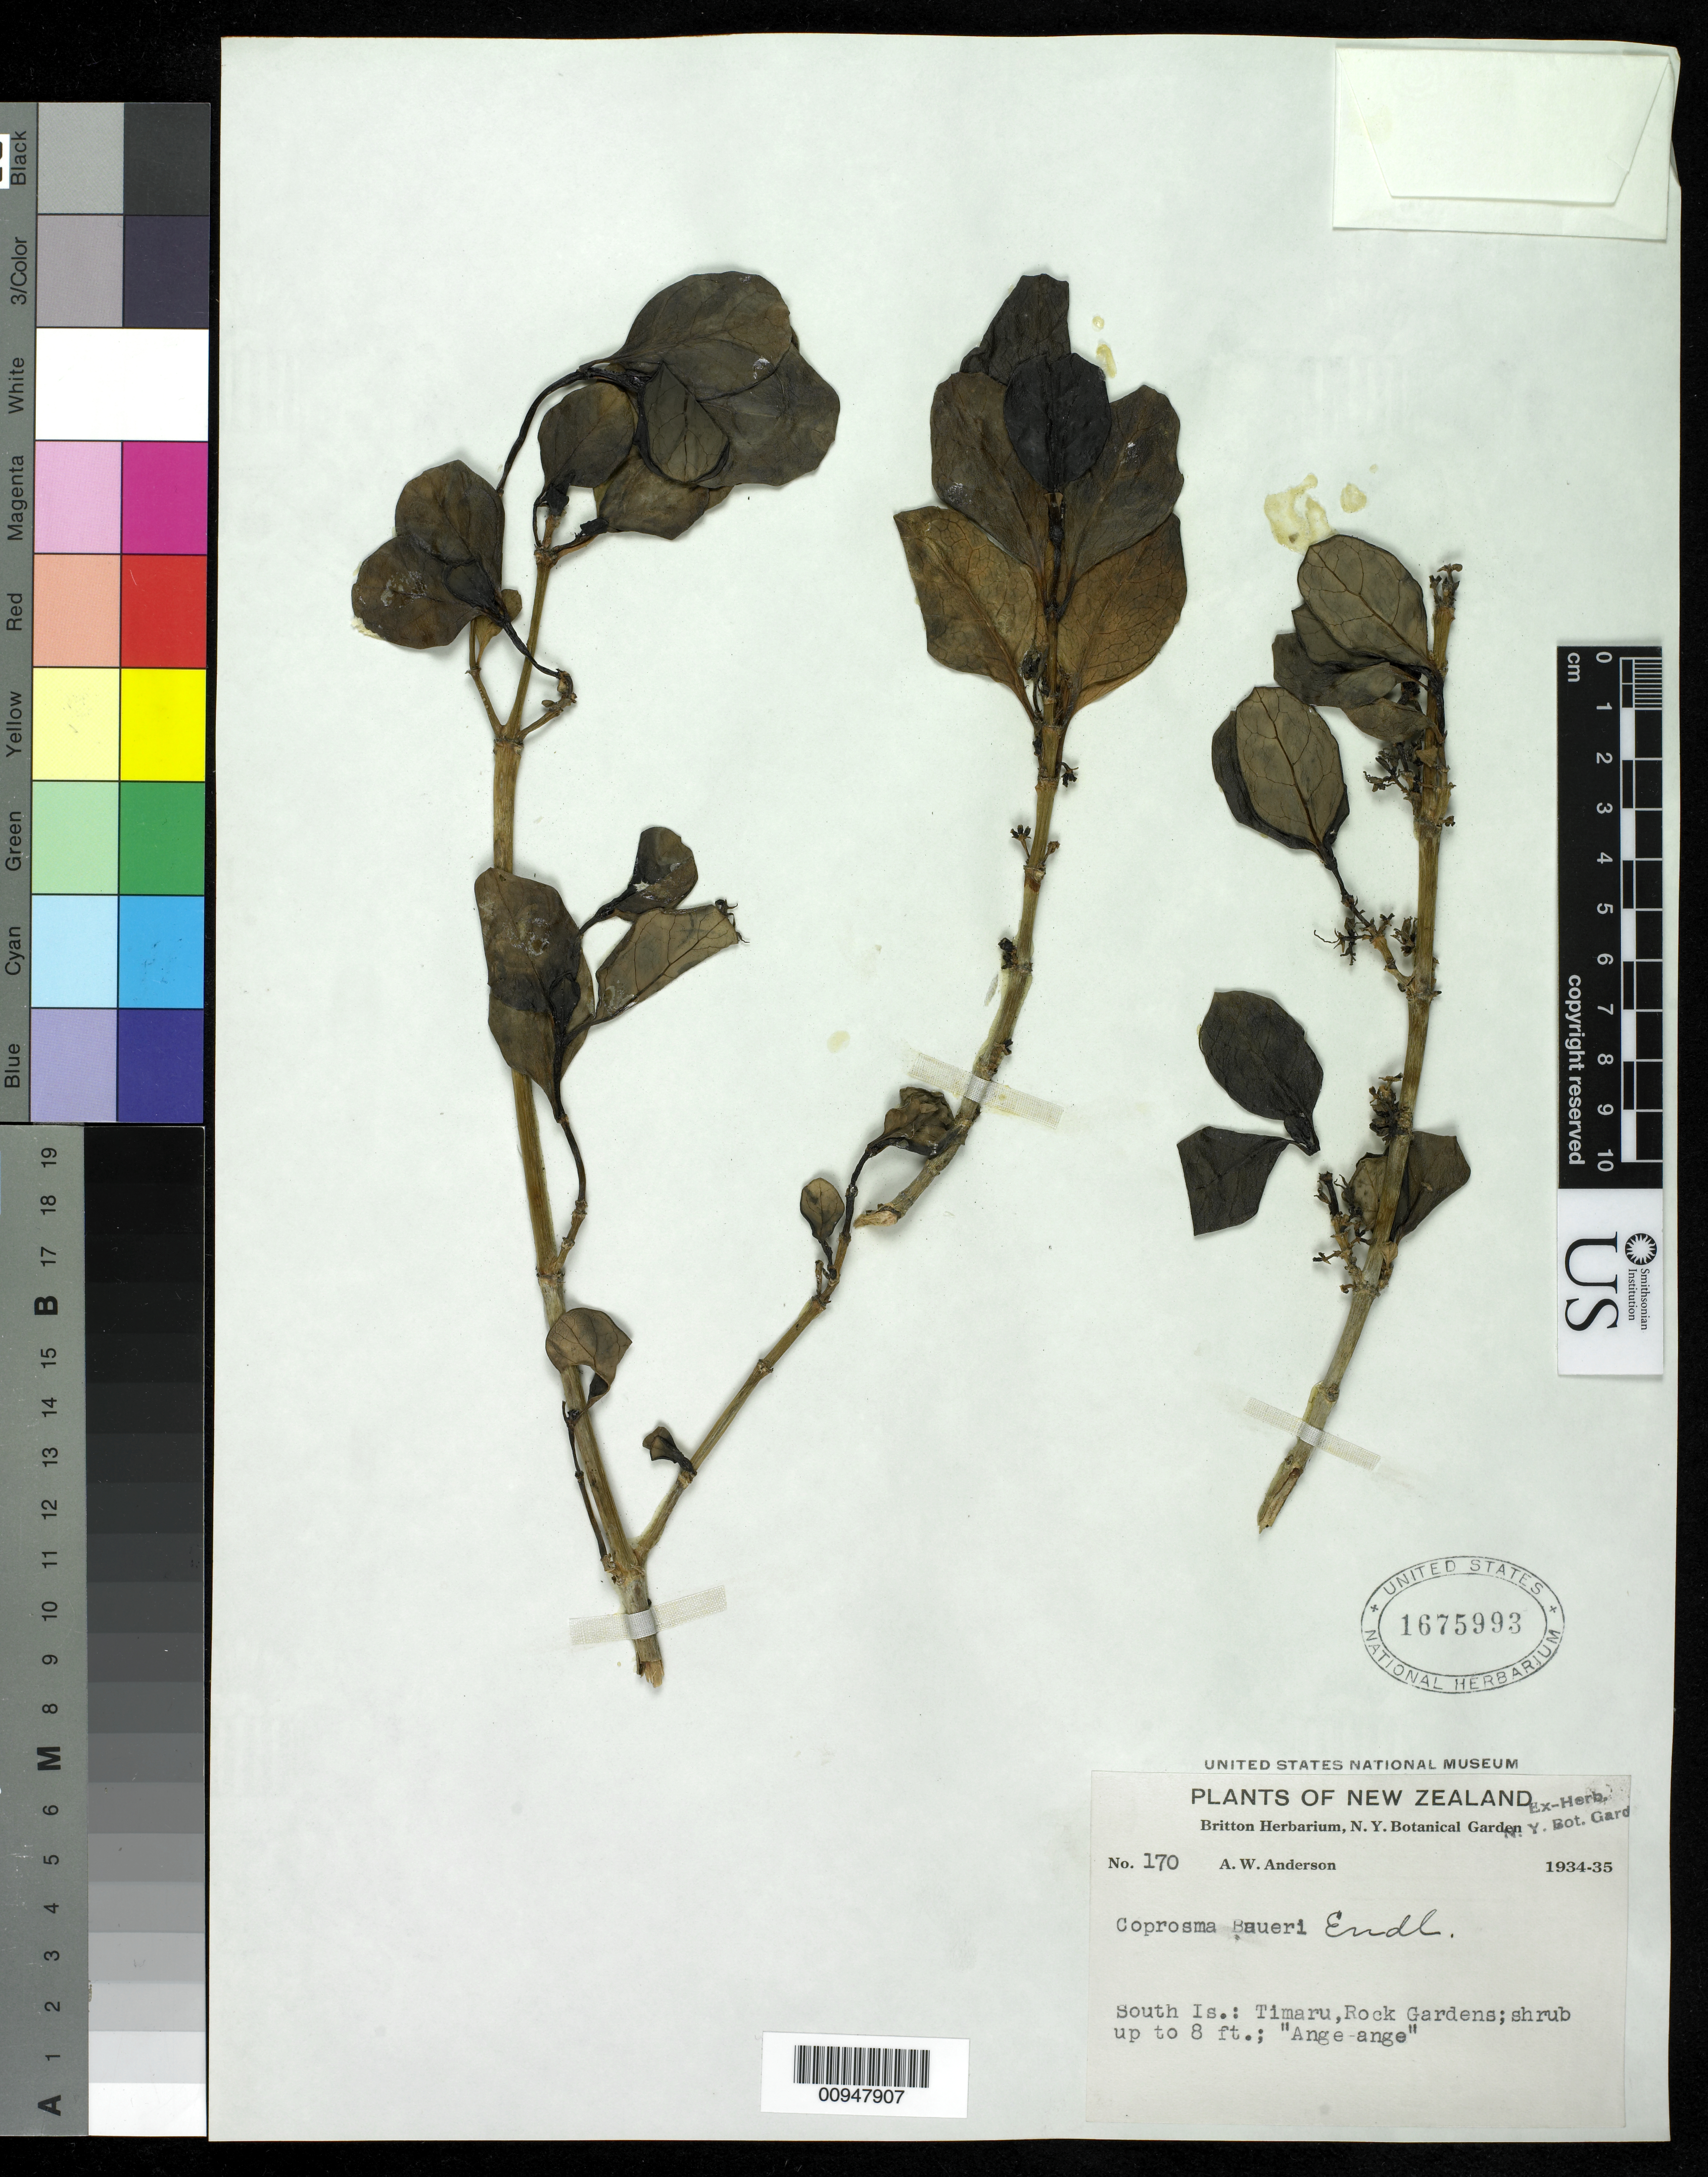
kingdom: Plantae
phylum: Tracheophyta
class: Magnoliopsida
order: Gentianales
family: Rubiaceae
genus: Coprosma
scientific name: Coprosma baueri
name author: Endl.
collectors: A. W. Anderson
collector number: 170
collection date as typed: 1934 to -- --- 1935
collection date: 1934/1935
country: New Zealand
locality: S. Island, Timaru Rock Gardens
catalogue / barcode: US 1675993